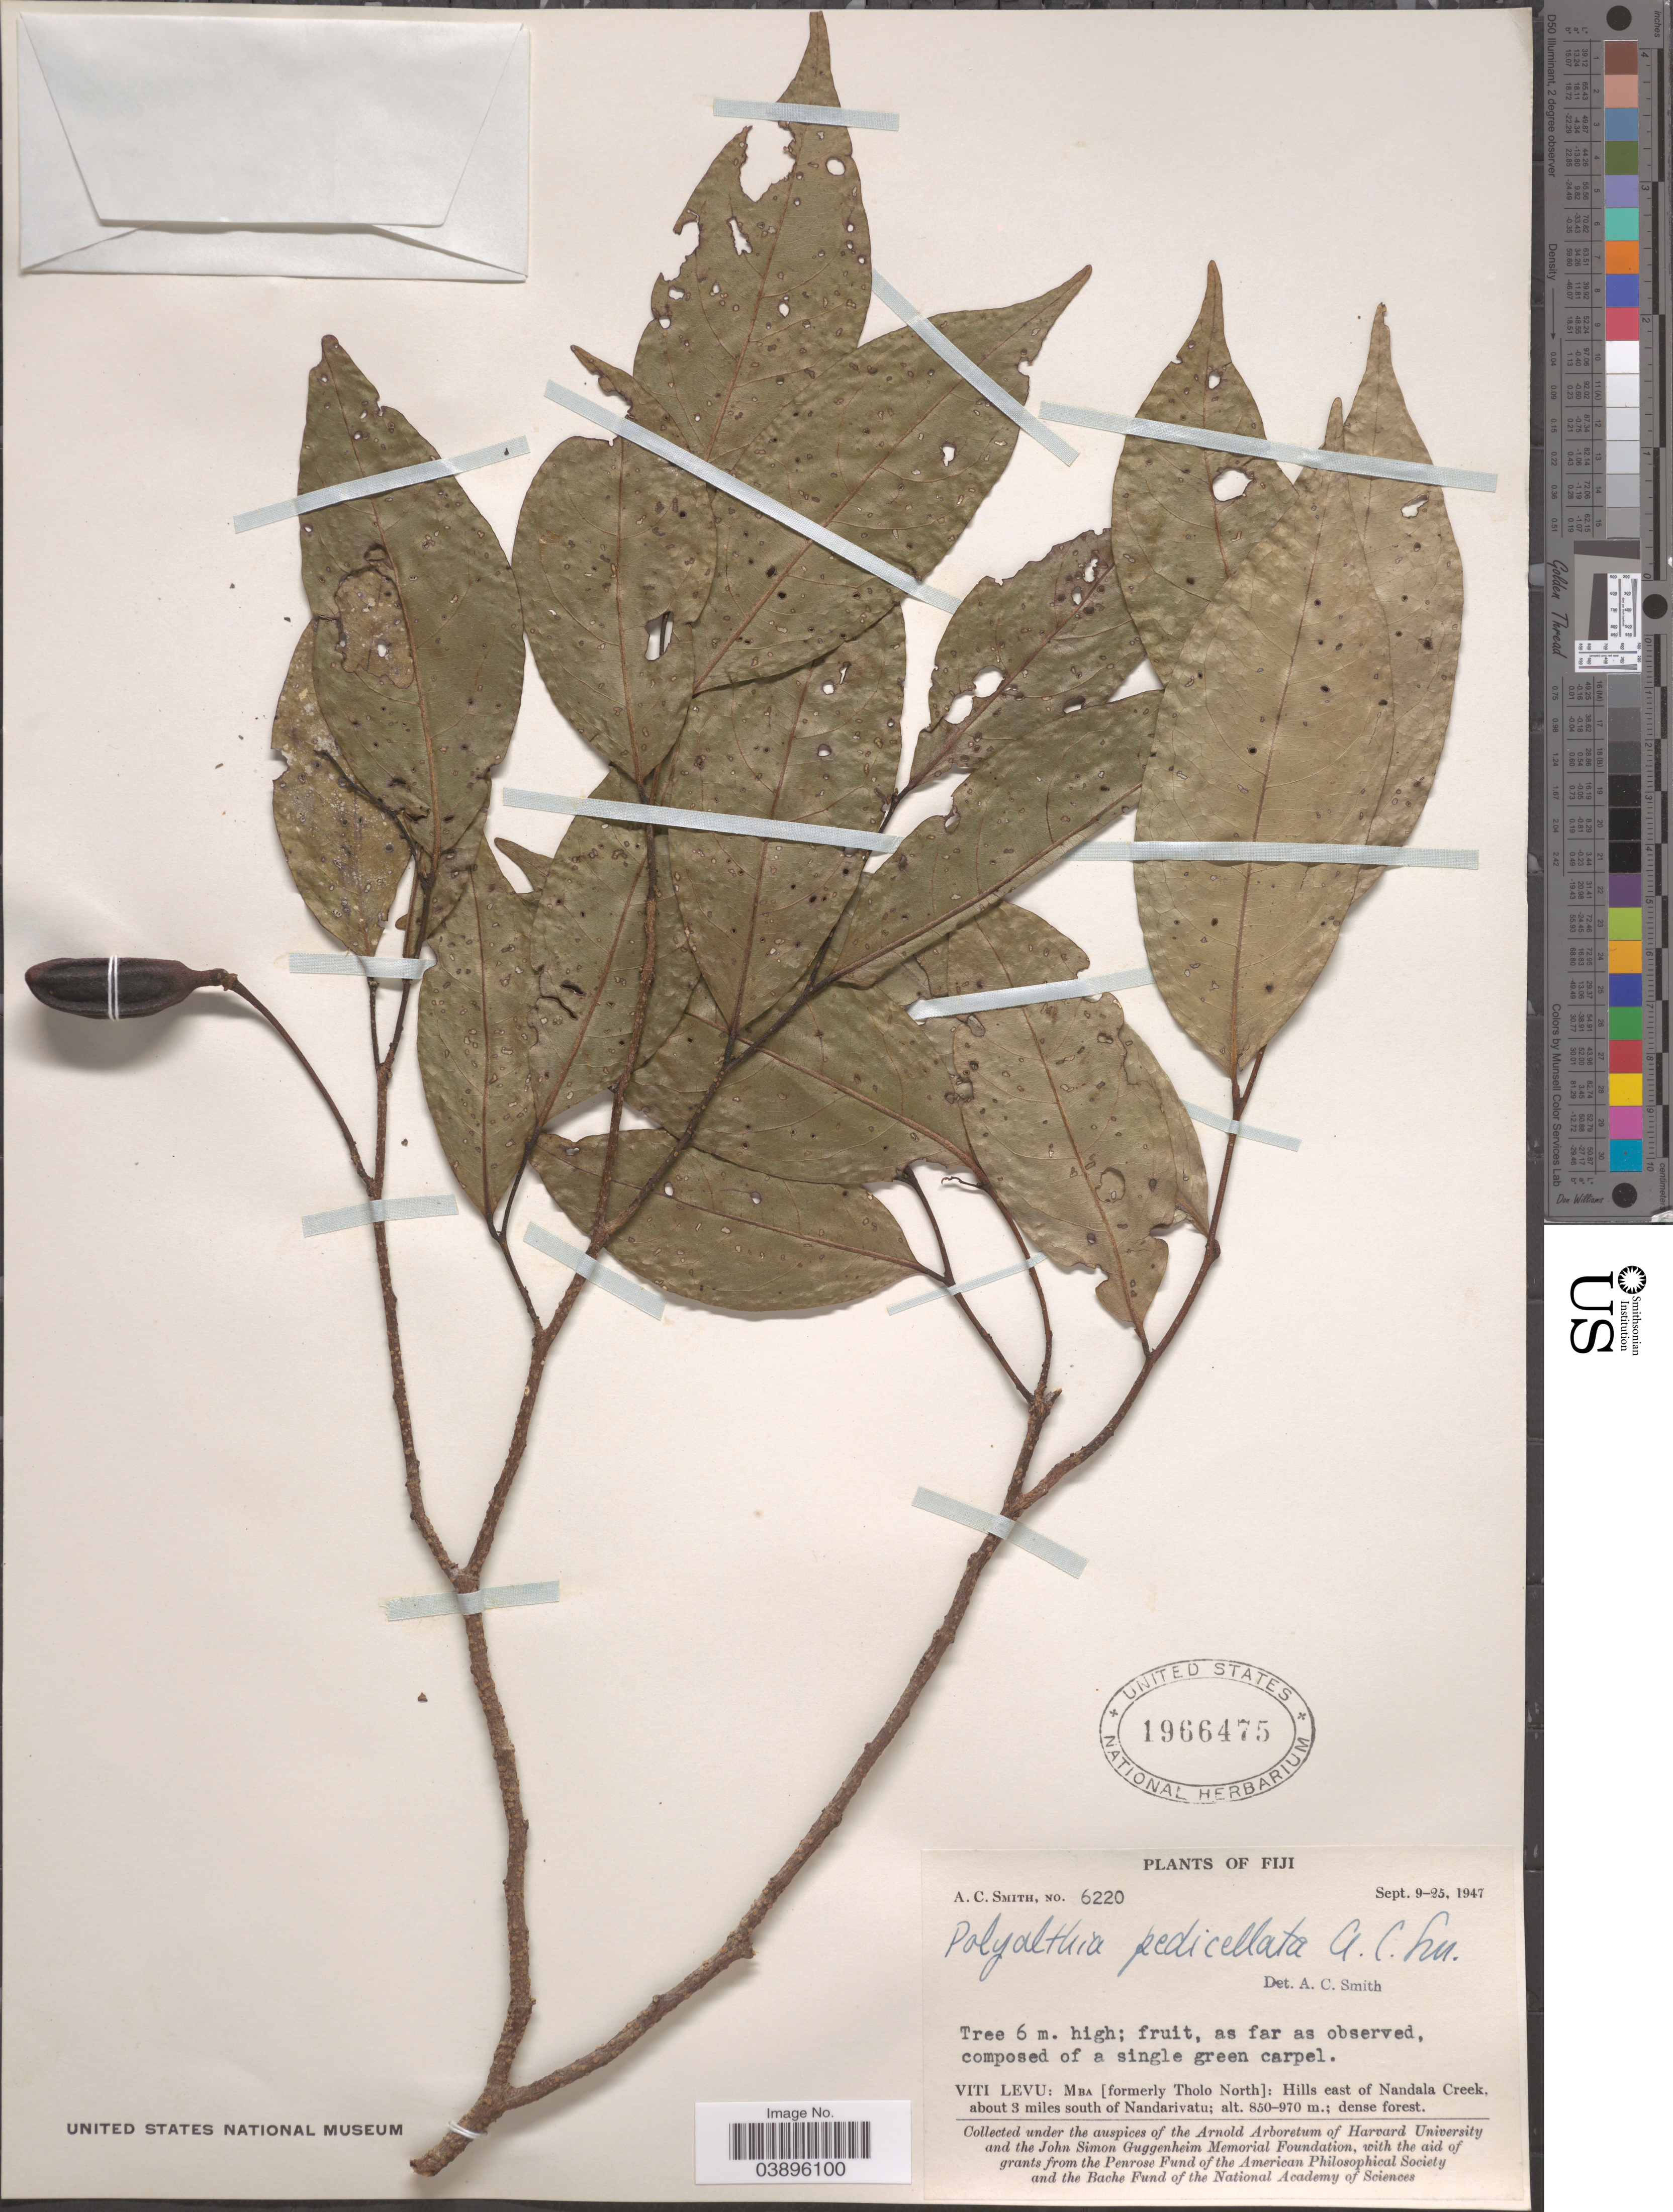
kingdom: Plantae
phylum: Tracheophyta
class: Magnoliopsida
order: Magnoliales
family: Annonaceae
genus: Polyalthia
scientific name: Polyalthia pedicellata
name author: A.C. Sm.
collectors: A. C. Smith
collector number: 6220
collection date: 1947-09-09/1947-09-25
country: Fiji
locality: Viti Levu: Mba [formerly Tholo North]: Hills east of Nandala Creek, about 3 miles south of Nandarivatu.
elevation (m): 850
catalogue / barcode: US 1966475